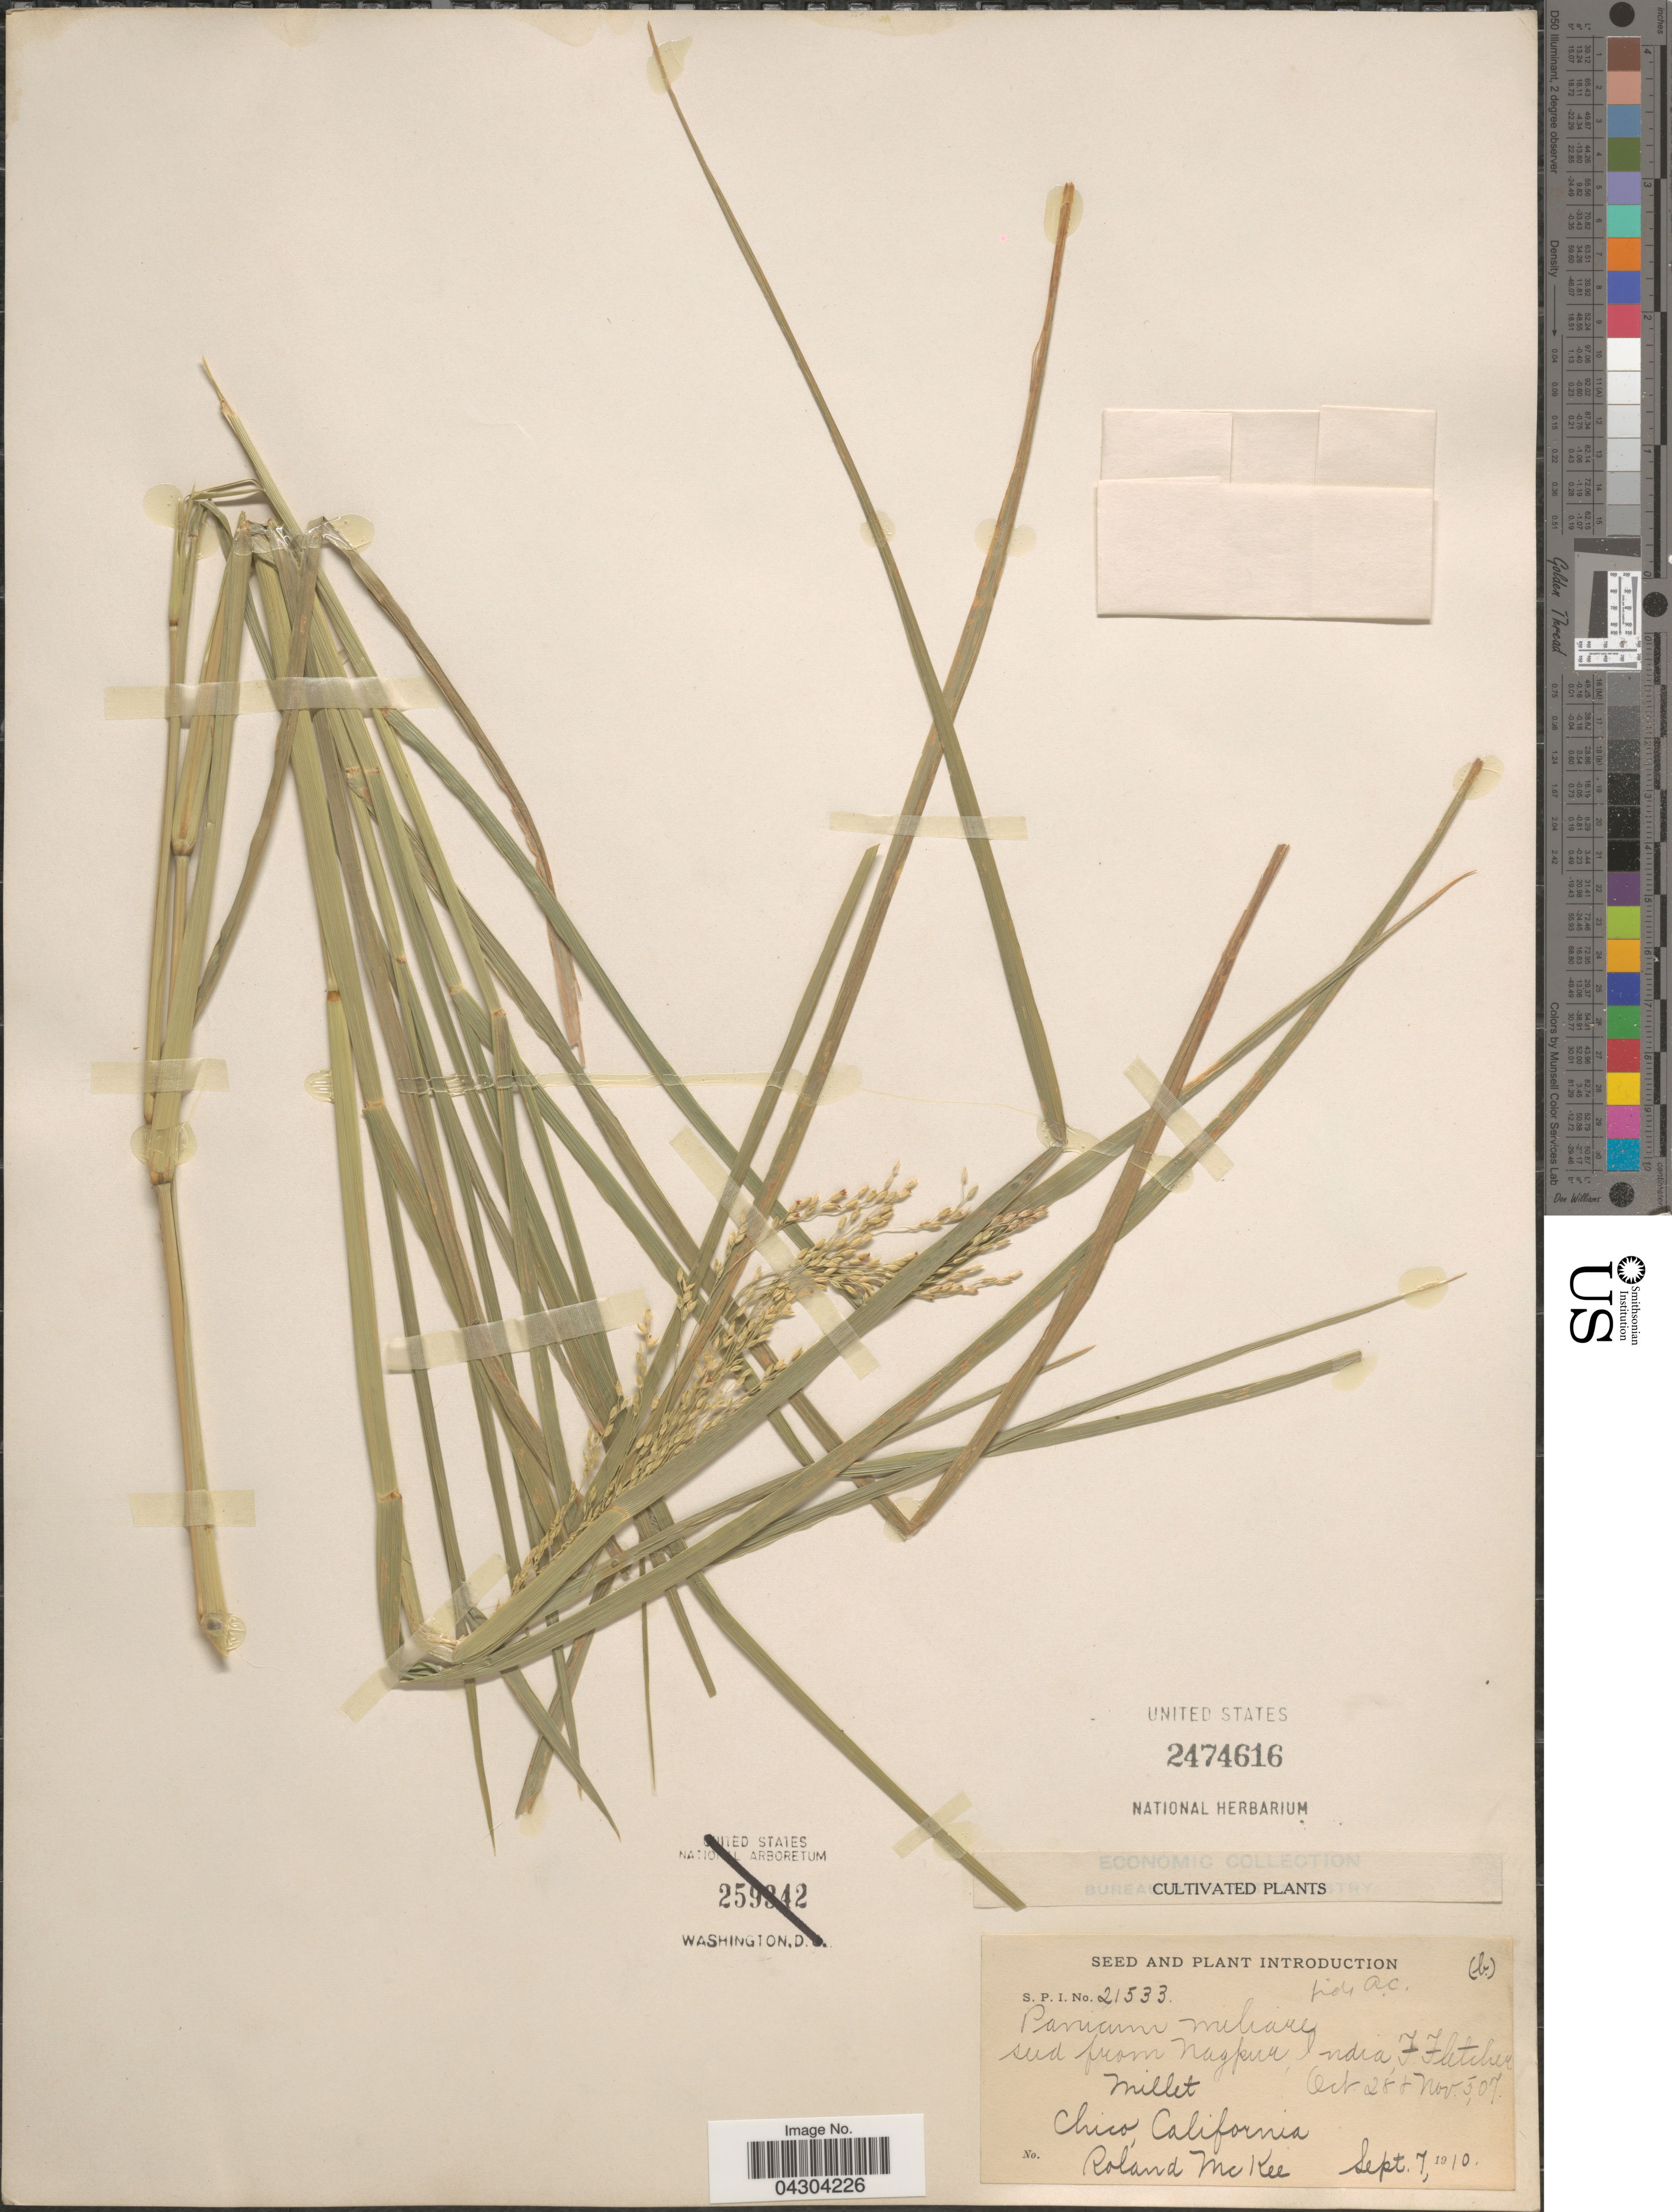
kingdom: Plantae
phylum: Tracheophyta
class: Liliopsida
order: Poales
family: Poaceae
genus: Panicum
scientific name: Panicum antidotale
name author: Retz.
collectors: R. Mckee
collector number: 21533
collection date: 1910-09-07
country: United States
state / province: California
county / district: Butte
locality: Millet Chico.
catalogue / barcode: US 2474616